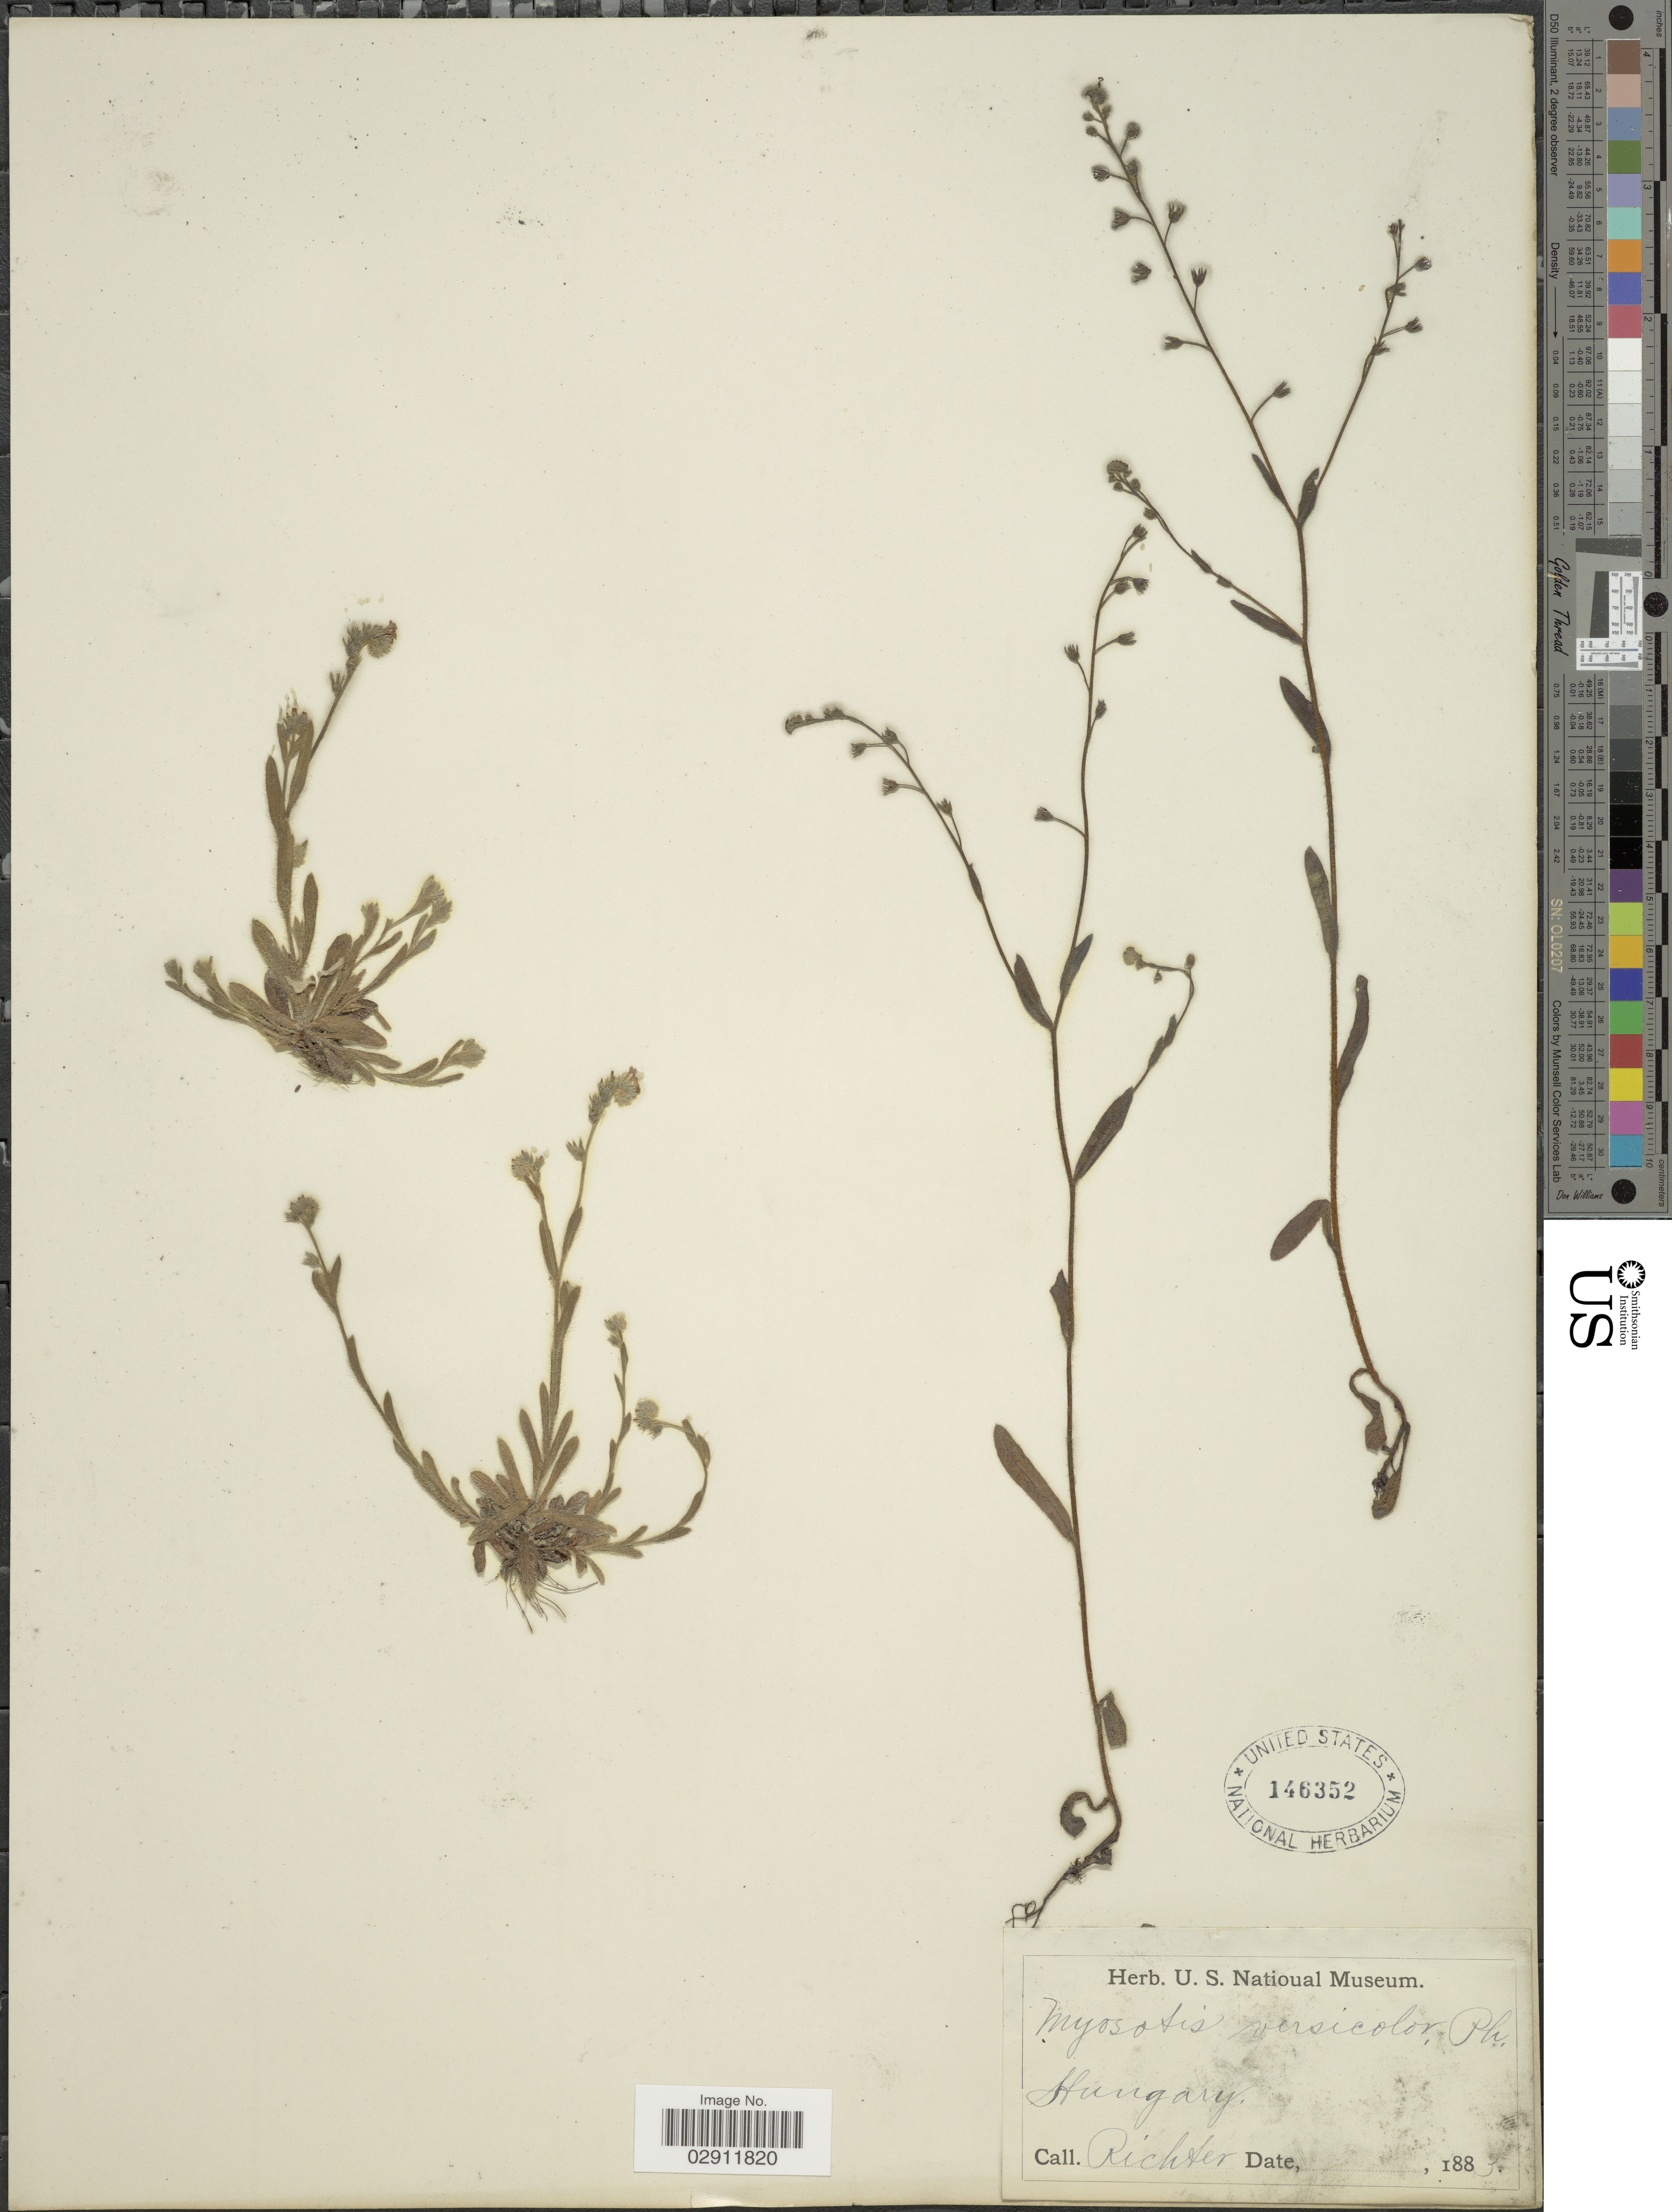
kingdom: Plantae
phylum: Tracheophyta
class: Magnoliopsida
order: Boraginales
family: Boraginaceae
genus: Myosotis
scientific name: Myosotis versicolor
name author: Sm.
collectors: -- Richter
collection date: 1883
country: Hungary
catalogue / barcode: US 146352